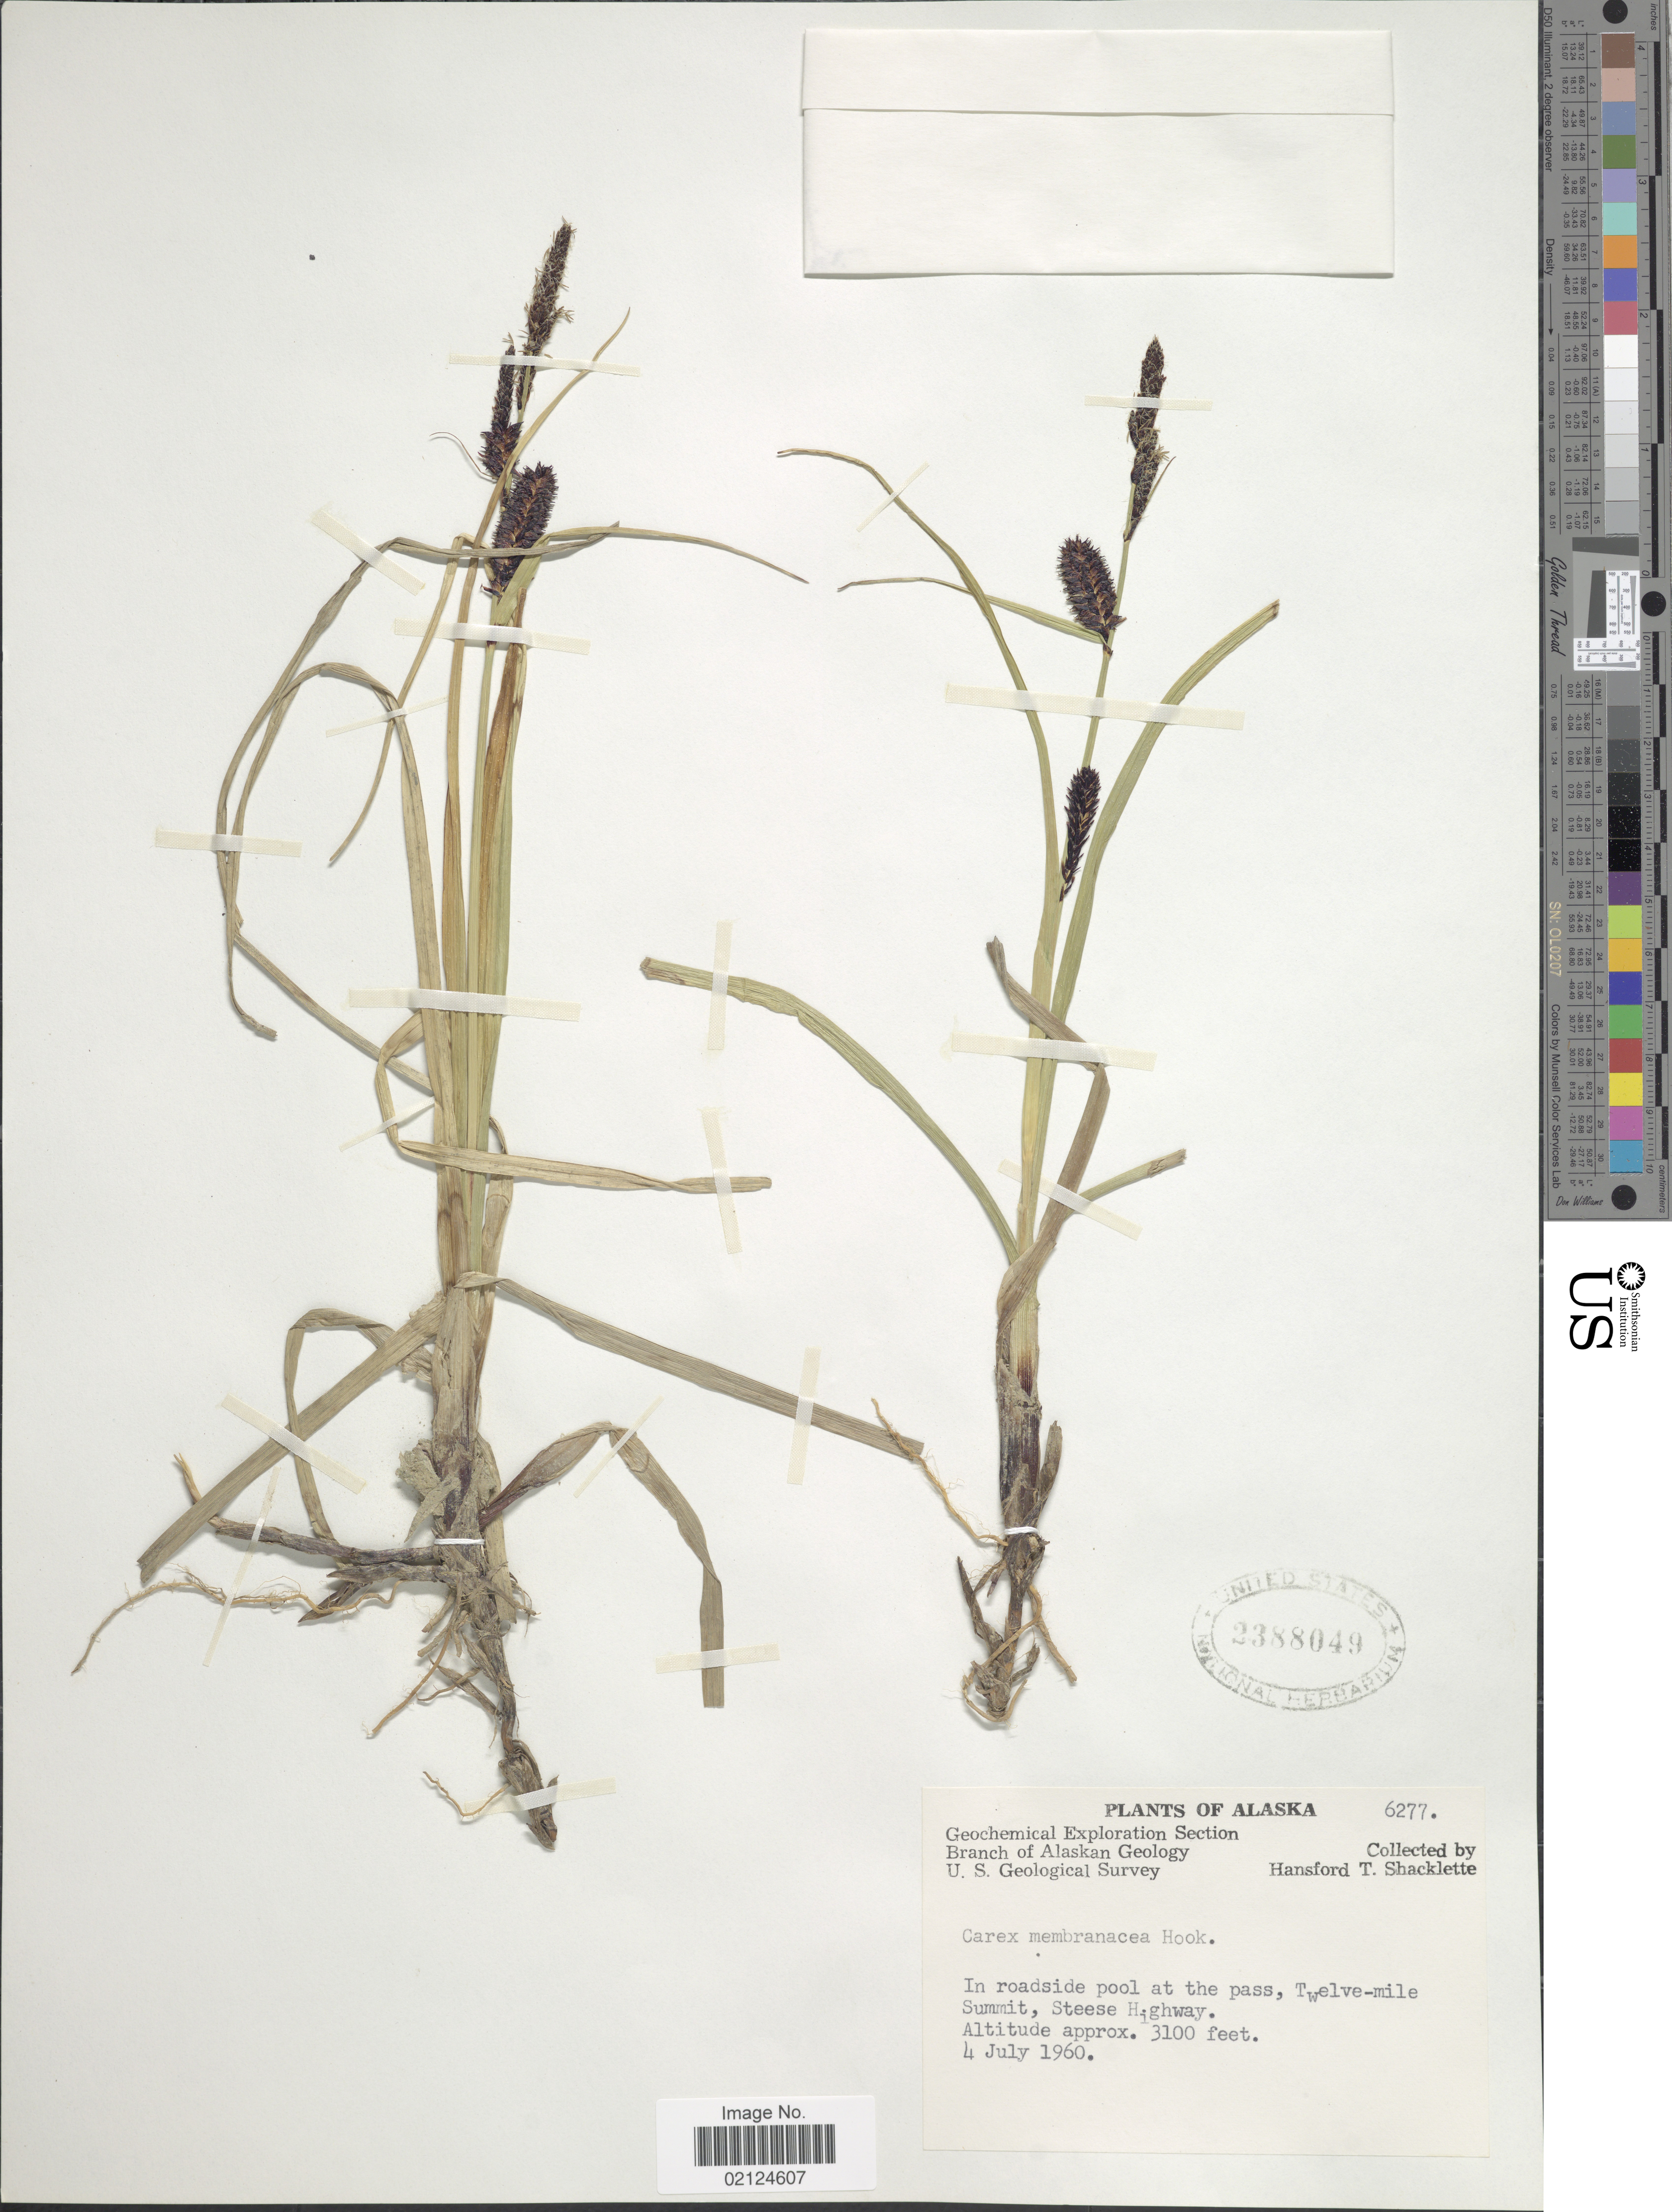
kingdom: Plantae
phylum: Tracheophyta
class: Liliopsida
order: Poales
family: Cyperaceae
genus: Carex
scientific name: Carex membranacea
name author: Hook.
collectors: H. Shacklette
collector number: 6277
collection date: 1960-07-04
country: United States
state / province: Alaska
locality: Pol at pass, Twelve-mile Summit, Steese Highway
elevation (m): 945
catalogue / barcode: US 2388049